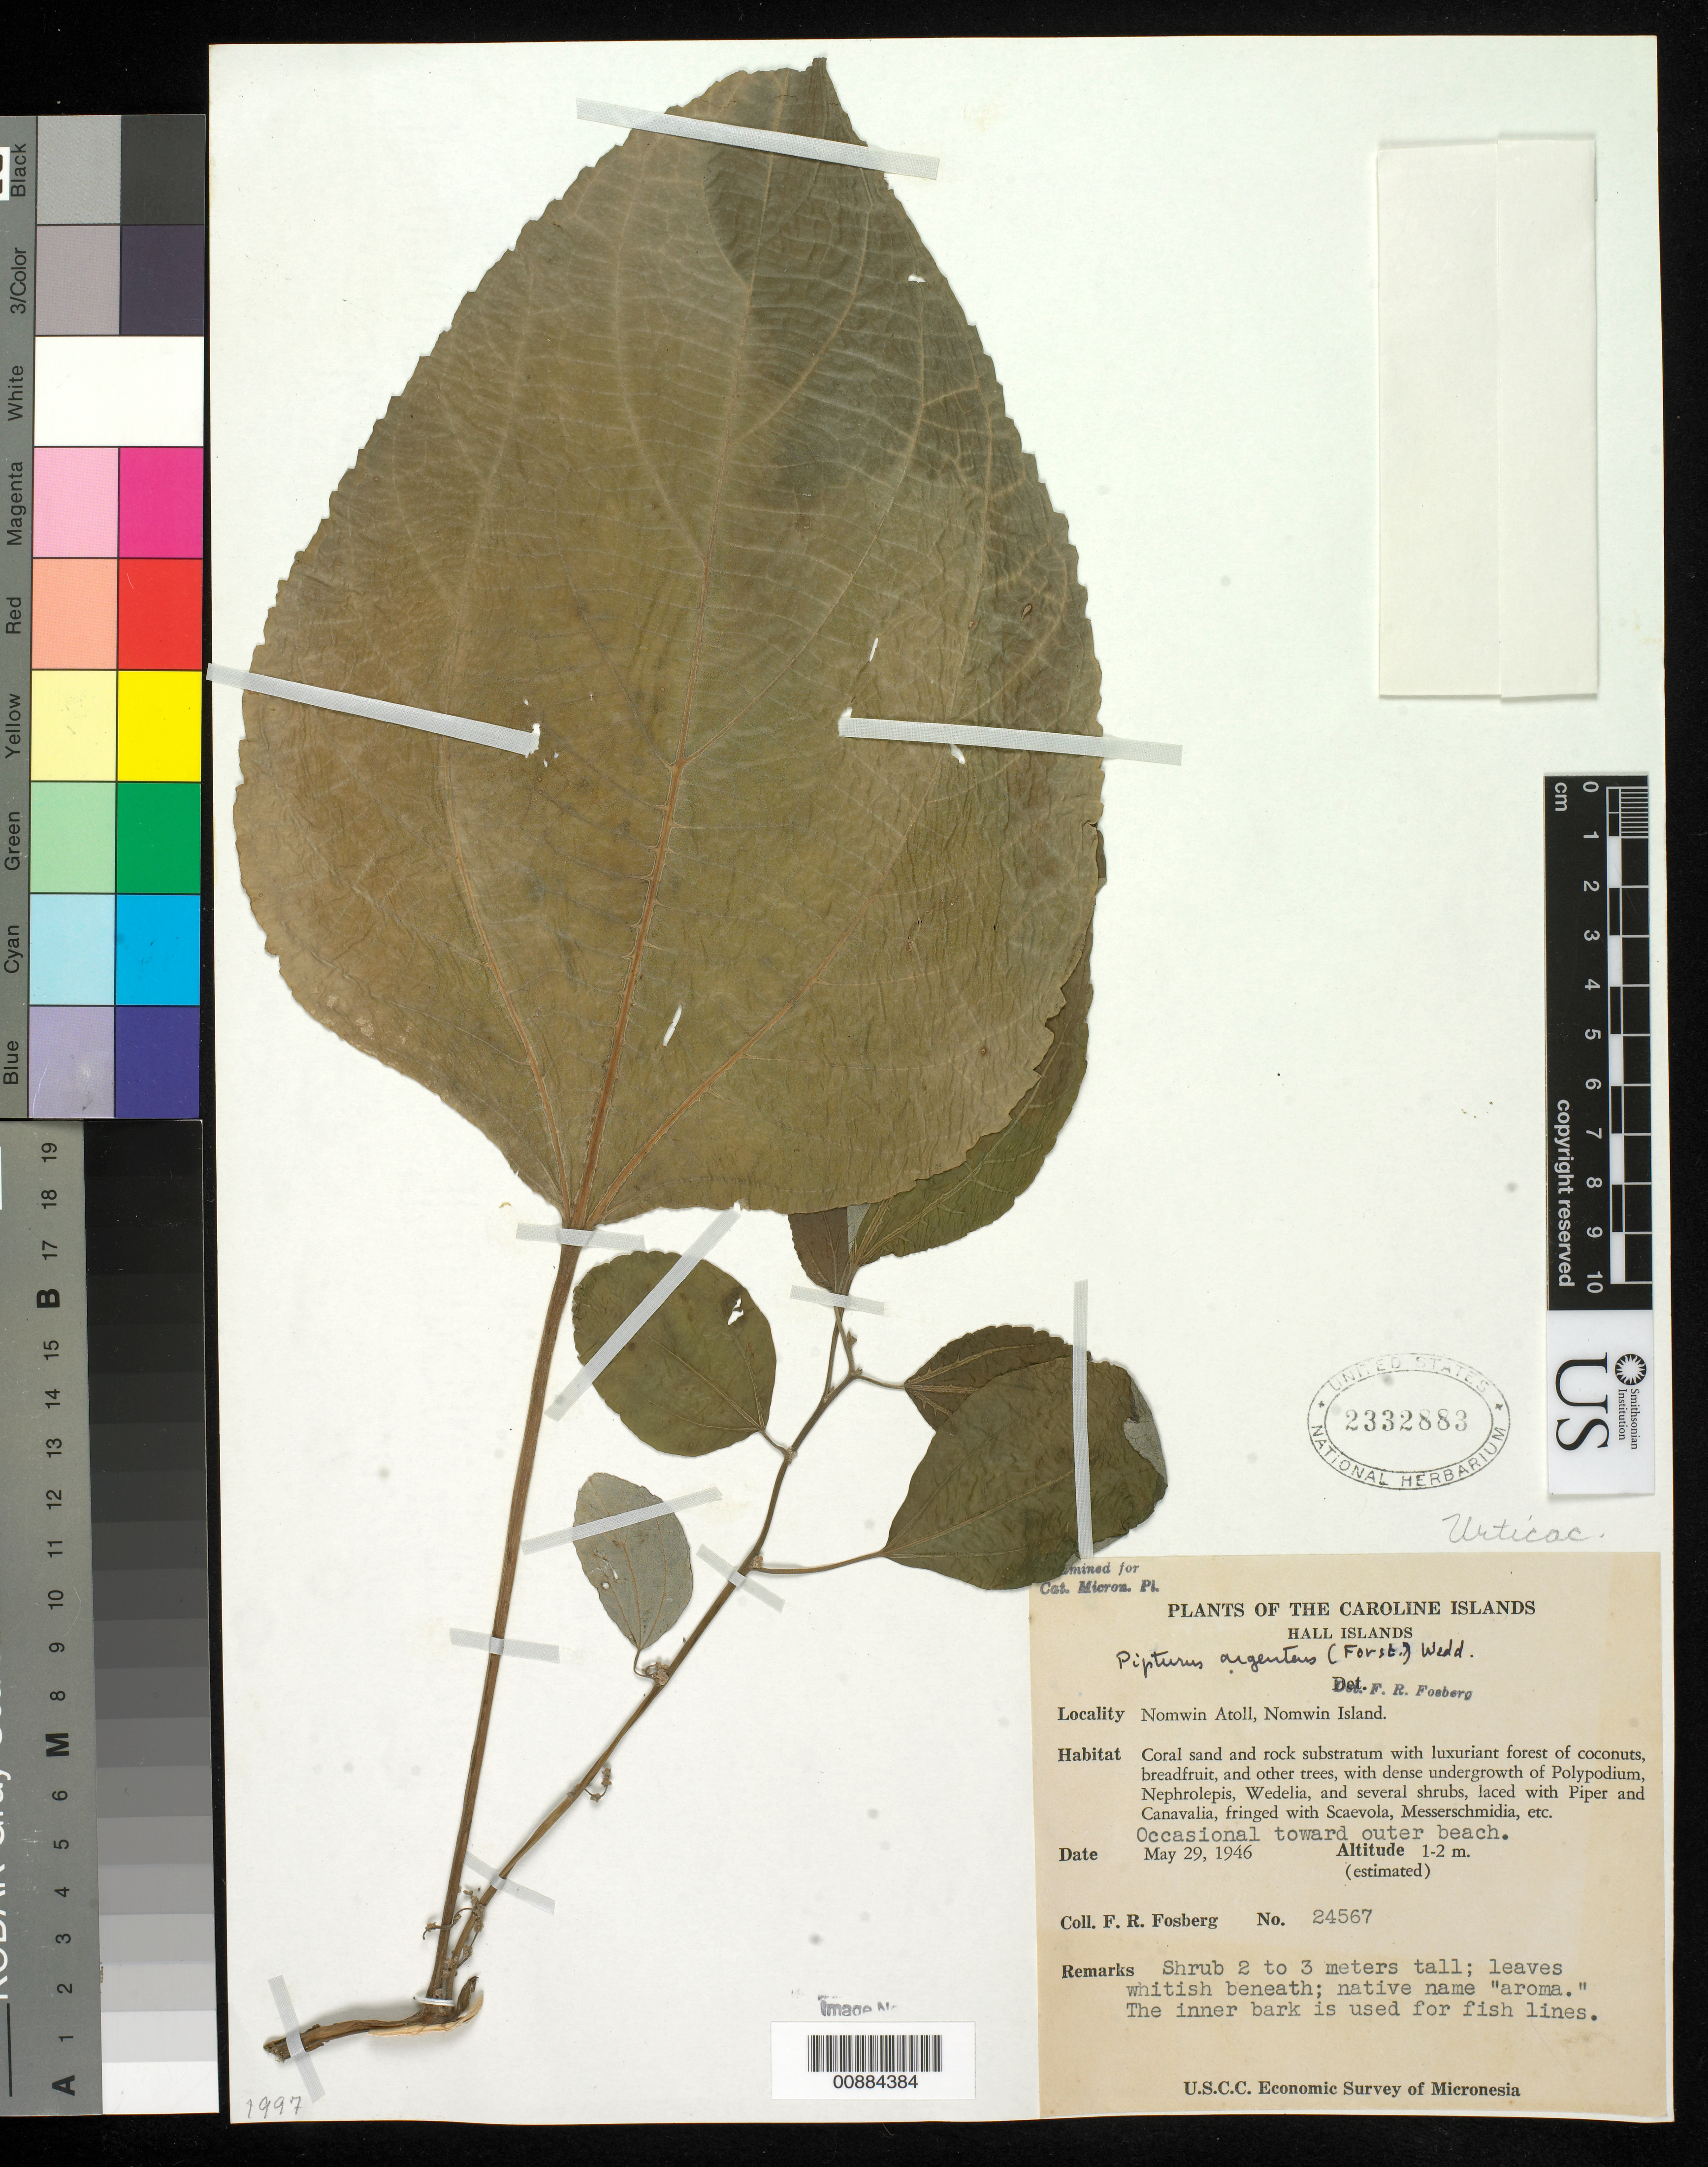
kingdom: Plantae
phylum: Tracheophyta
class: Magnoliopsida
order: Rosales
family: Urticaceae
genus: Pipturus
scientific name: Pipturus argenteus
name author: (G. Forst.) Wedd.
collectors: F. R. Fosberg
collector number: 24567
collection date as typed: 29 May 1946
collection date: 1946-05-29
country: Micronesia, Federated States of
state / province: Truk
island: Nomwin Atoll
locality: Nomwin Atoll, Hall Is.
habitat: Coral sand and rock substratum with luxuriant forest of coconuts, breadfruit, and other trees. Dense undergrowth of Polypodium, Nephrolepia, Wedelia, and several shrubs. Laced with Piper and Canavalia fringed with Scaevola, Messerschmidia, ect. Occasional toward outer beach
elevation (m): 1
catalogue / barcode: US 2332883